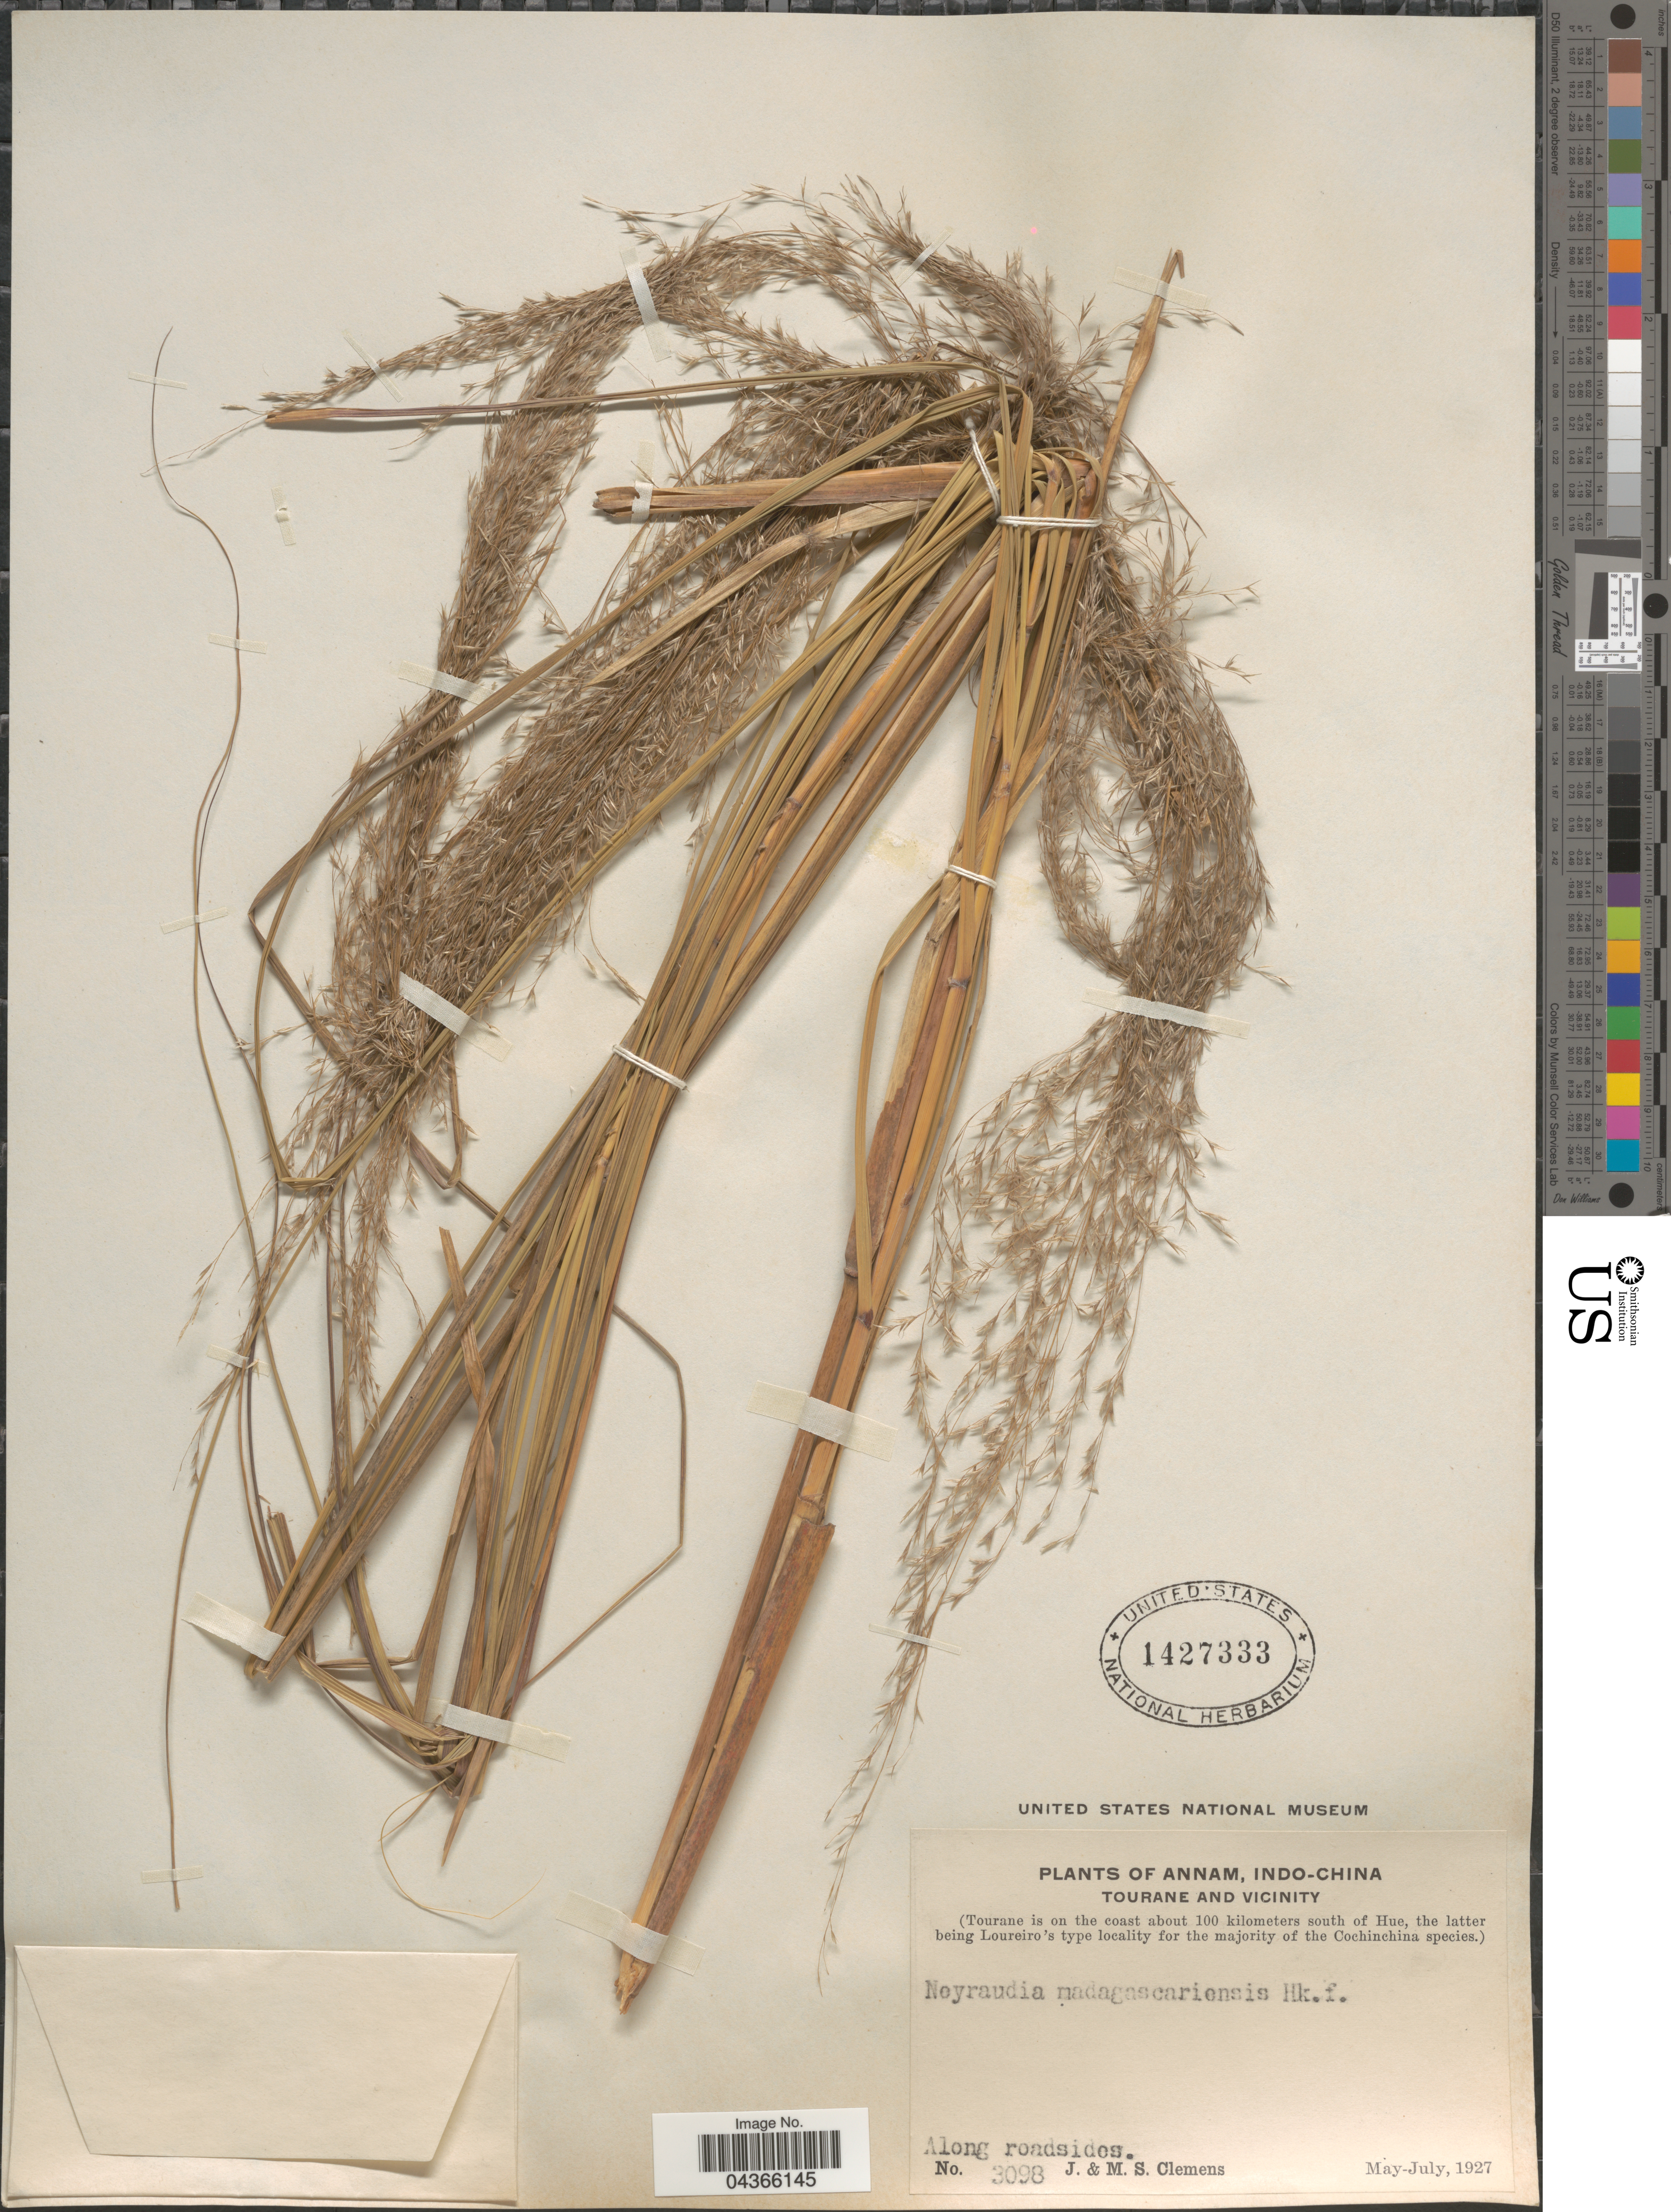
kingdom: Plantae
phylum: Tracheophyta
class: Liliopsida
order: Poales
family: Poaceae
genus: Neyraudia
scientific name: Neyraudia arundinacea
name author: (L.) Henr.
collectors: J. Clemens & M. S. Clemens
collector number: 3098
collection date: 1927-05/1927-07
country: Vietnam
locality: Annam, Indo-china. Tourane and Vicinity. (Tourane is on the coast about 100 kilometers south of Hue).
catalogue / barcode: US 1427333